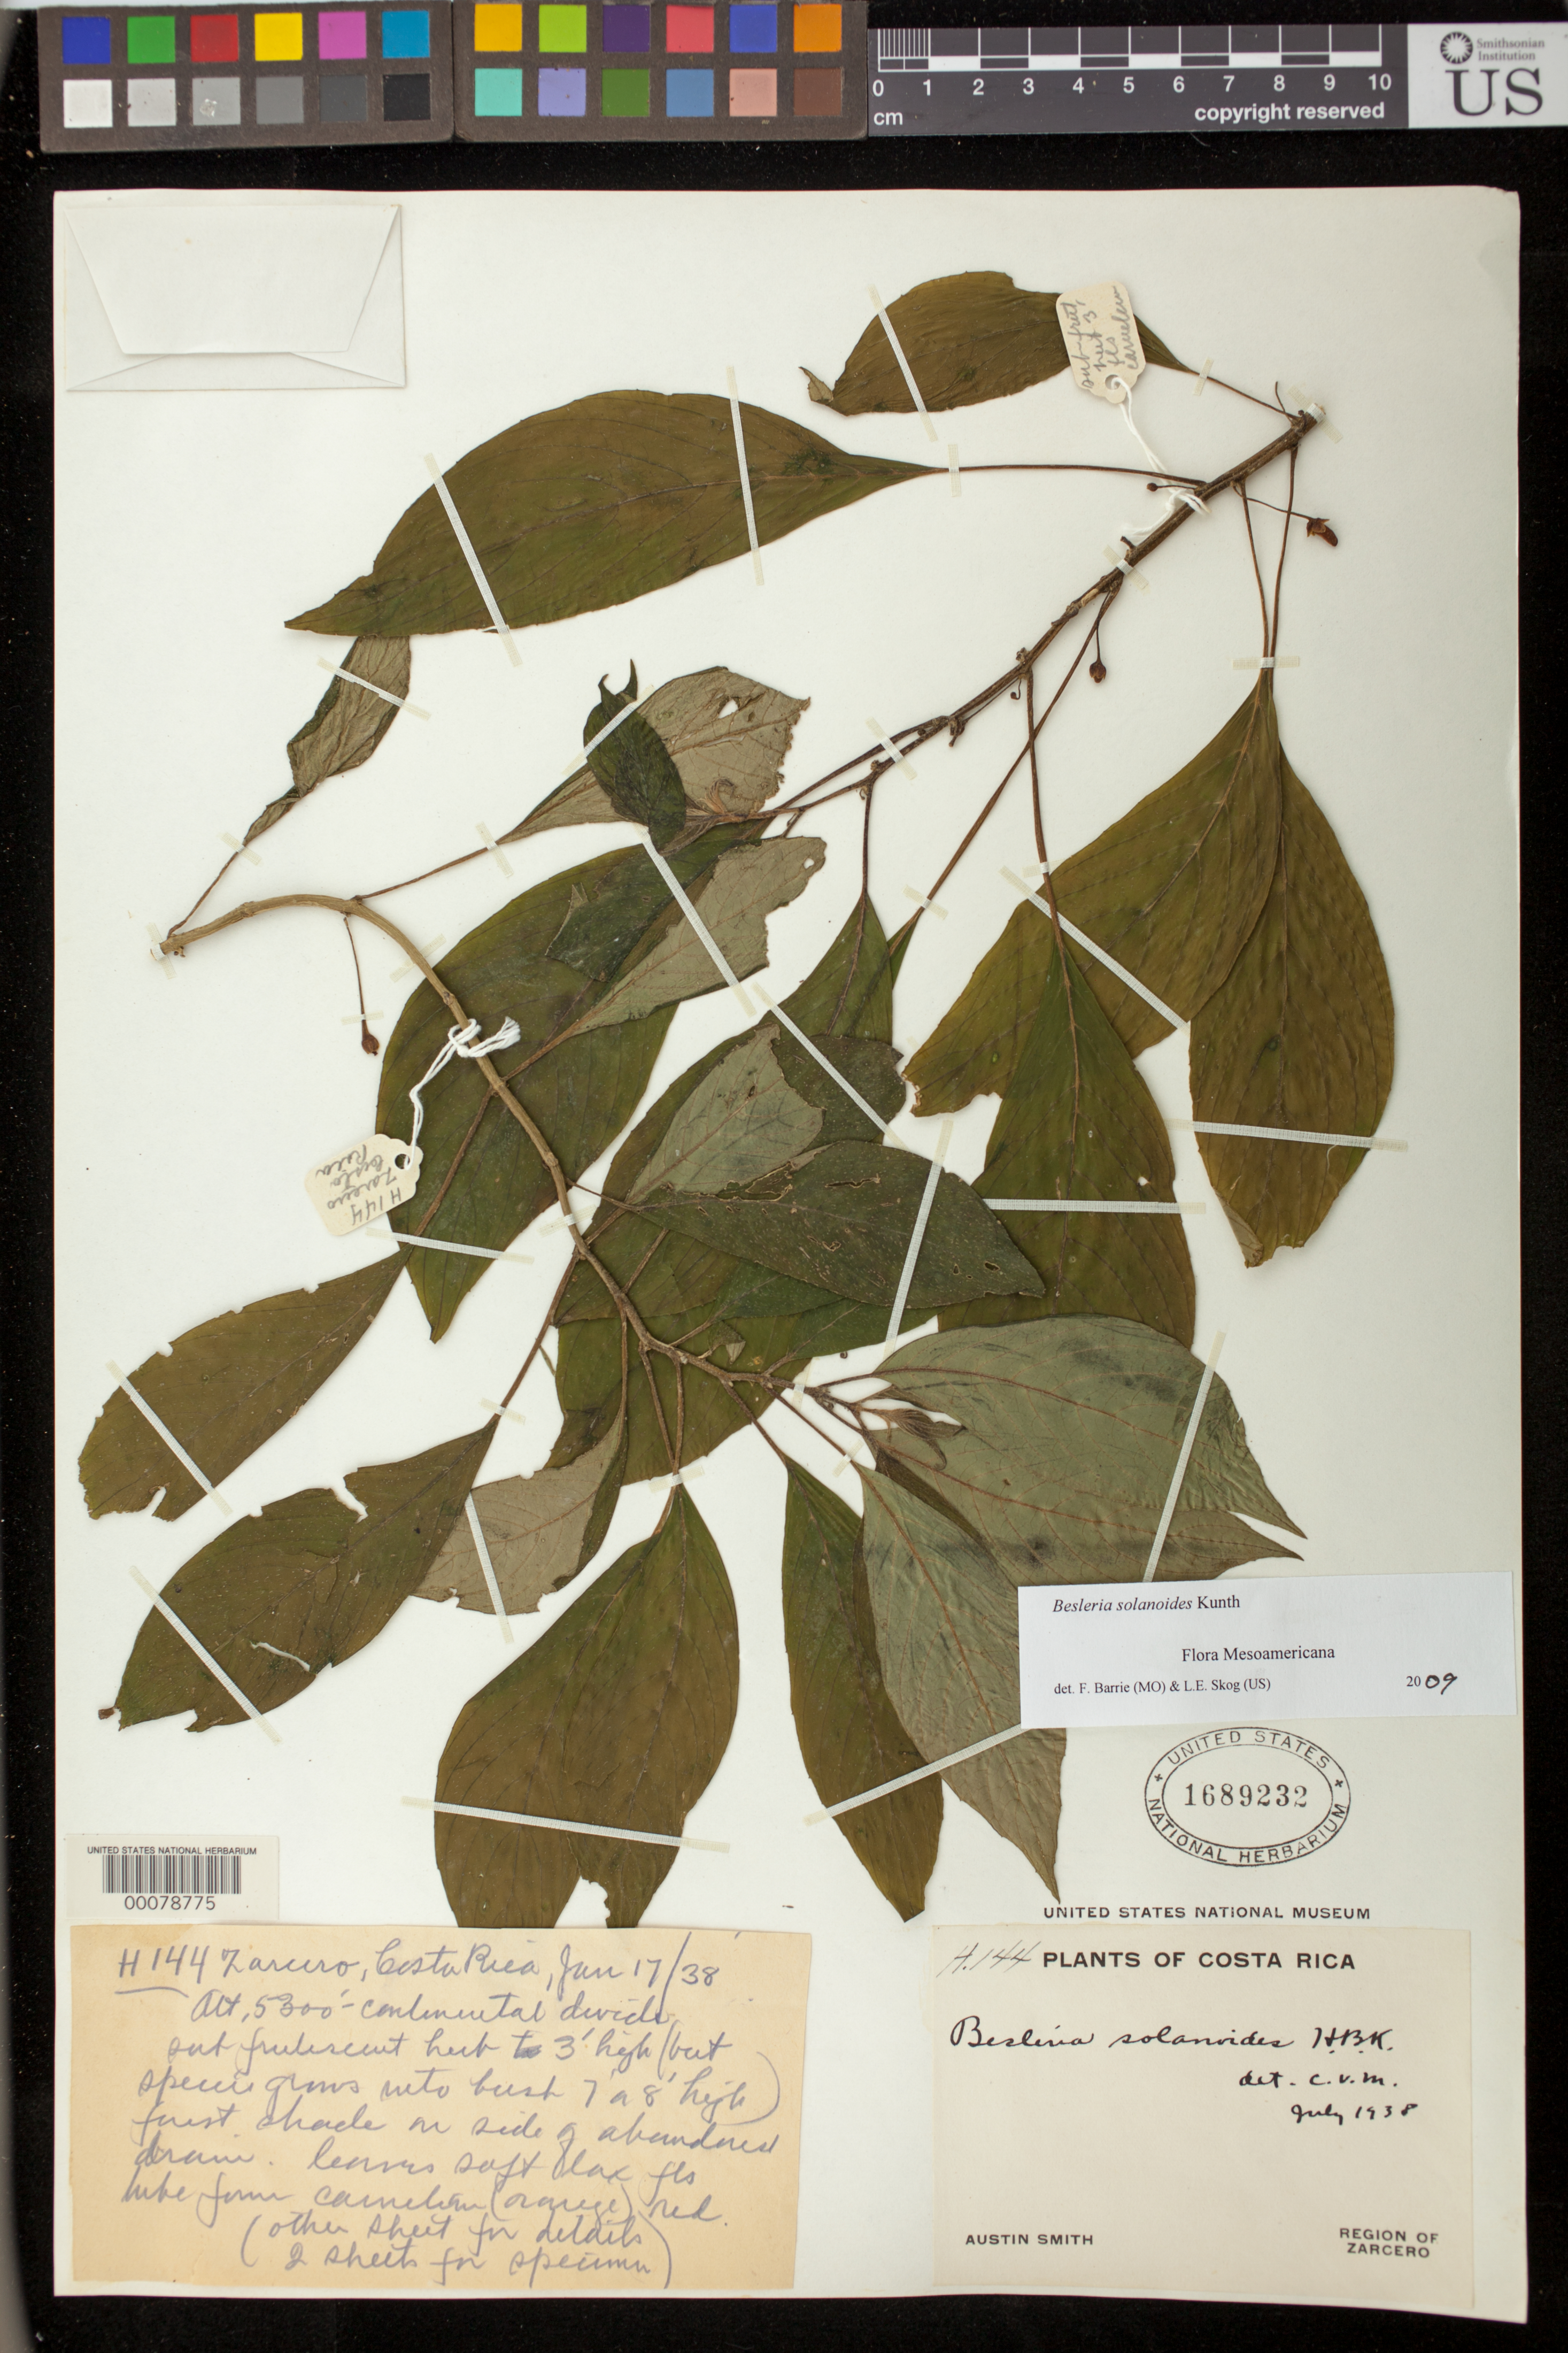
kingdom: Plantae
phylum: Tracheophyta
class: Magnoliopsida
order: Lamiales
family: Gesneriaceae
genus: Besleria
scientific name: Besleria solanoides var. solanoides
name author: Kunth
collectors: Aust P. Smith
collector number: H 144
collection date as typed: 17 Jun 1938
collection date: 1938-06-17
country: Costa Rica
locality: Continental divide, region of Zarcero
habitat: Forest, shade on side of abundant drain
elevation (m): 1615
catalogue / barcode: US 1689232